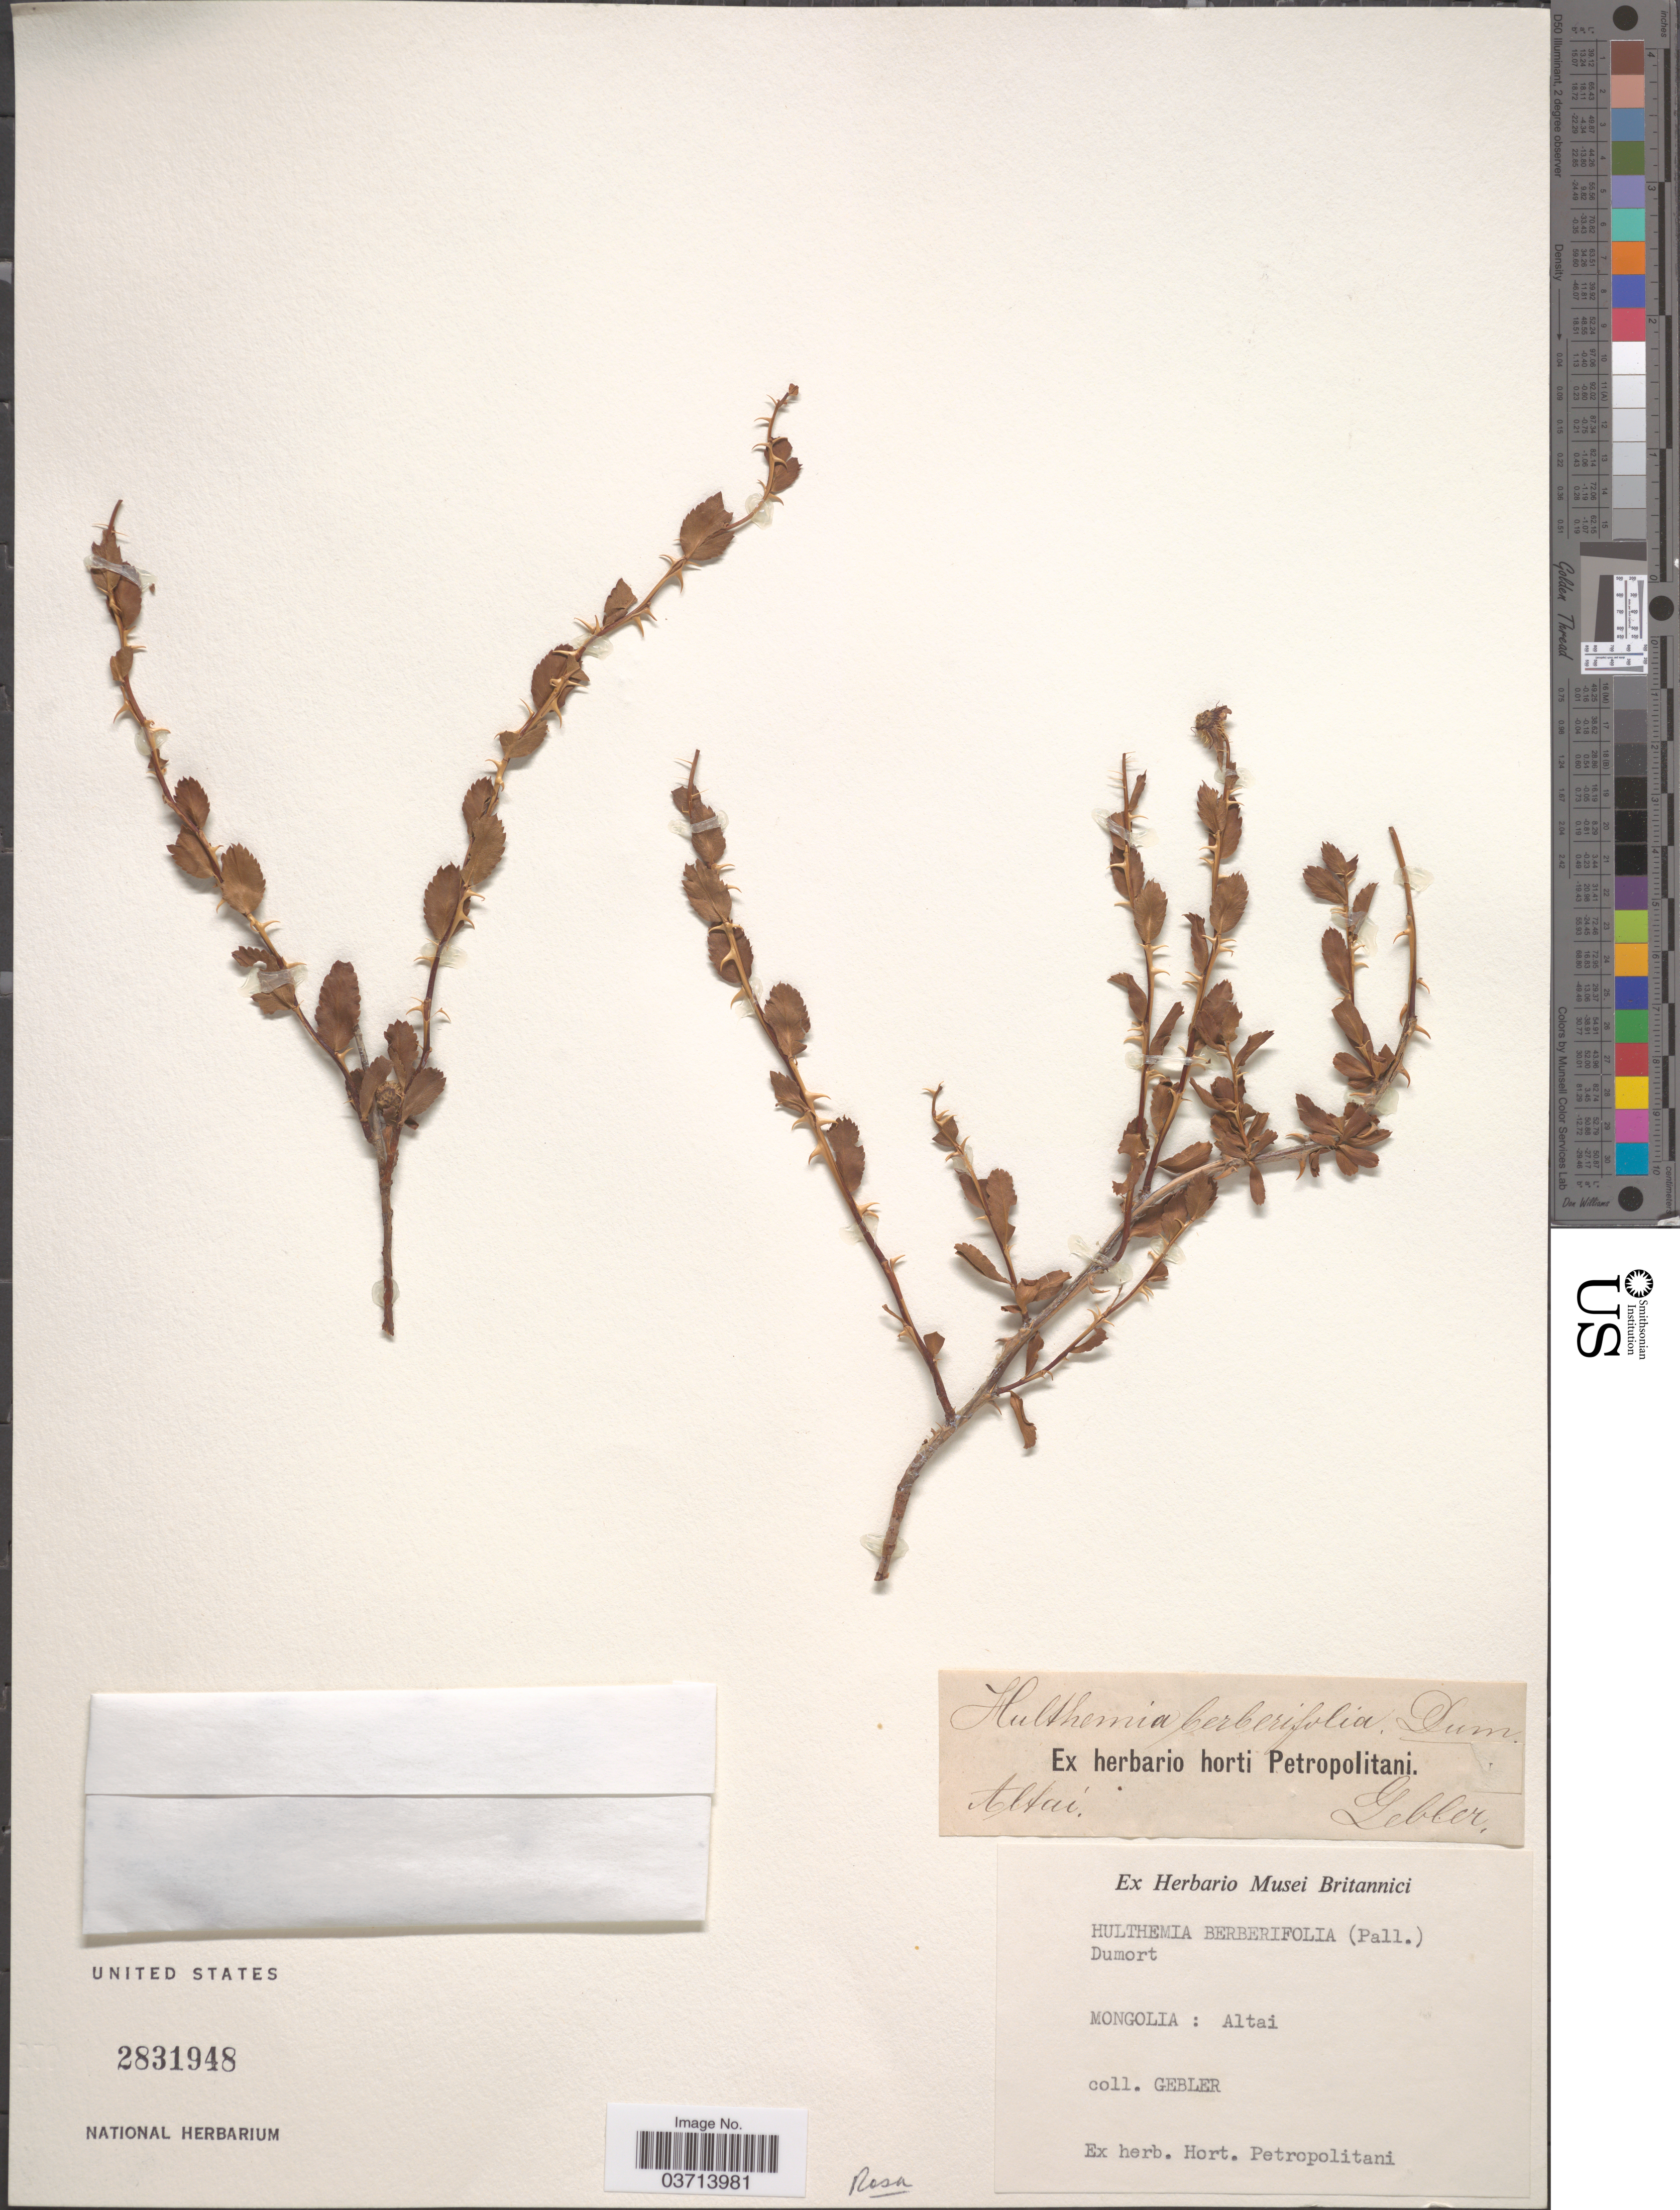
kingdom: Plantae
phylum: Tracheophyta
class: Magnoliopsida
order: Rosales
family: Rosaceae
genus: Rosa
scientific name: Rosa berberifolia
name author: Pall.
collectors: Gebler, --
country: Mongolia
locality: Altai.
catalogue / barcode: US 2831948